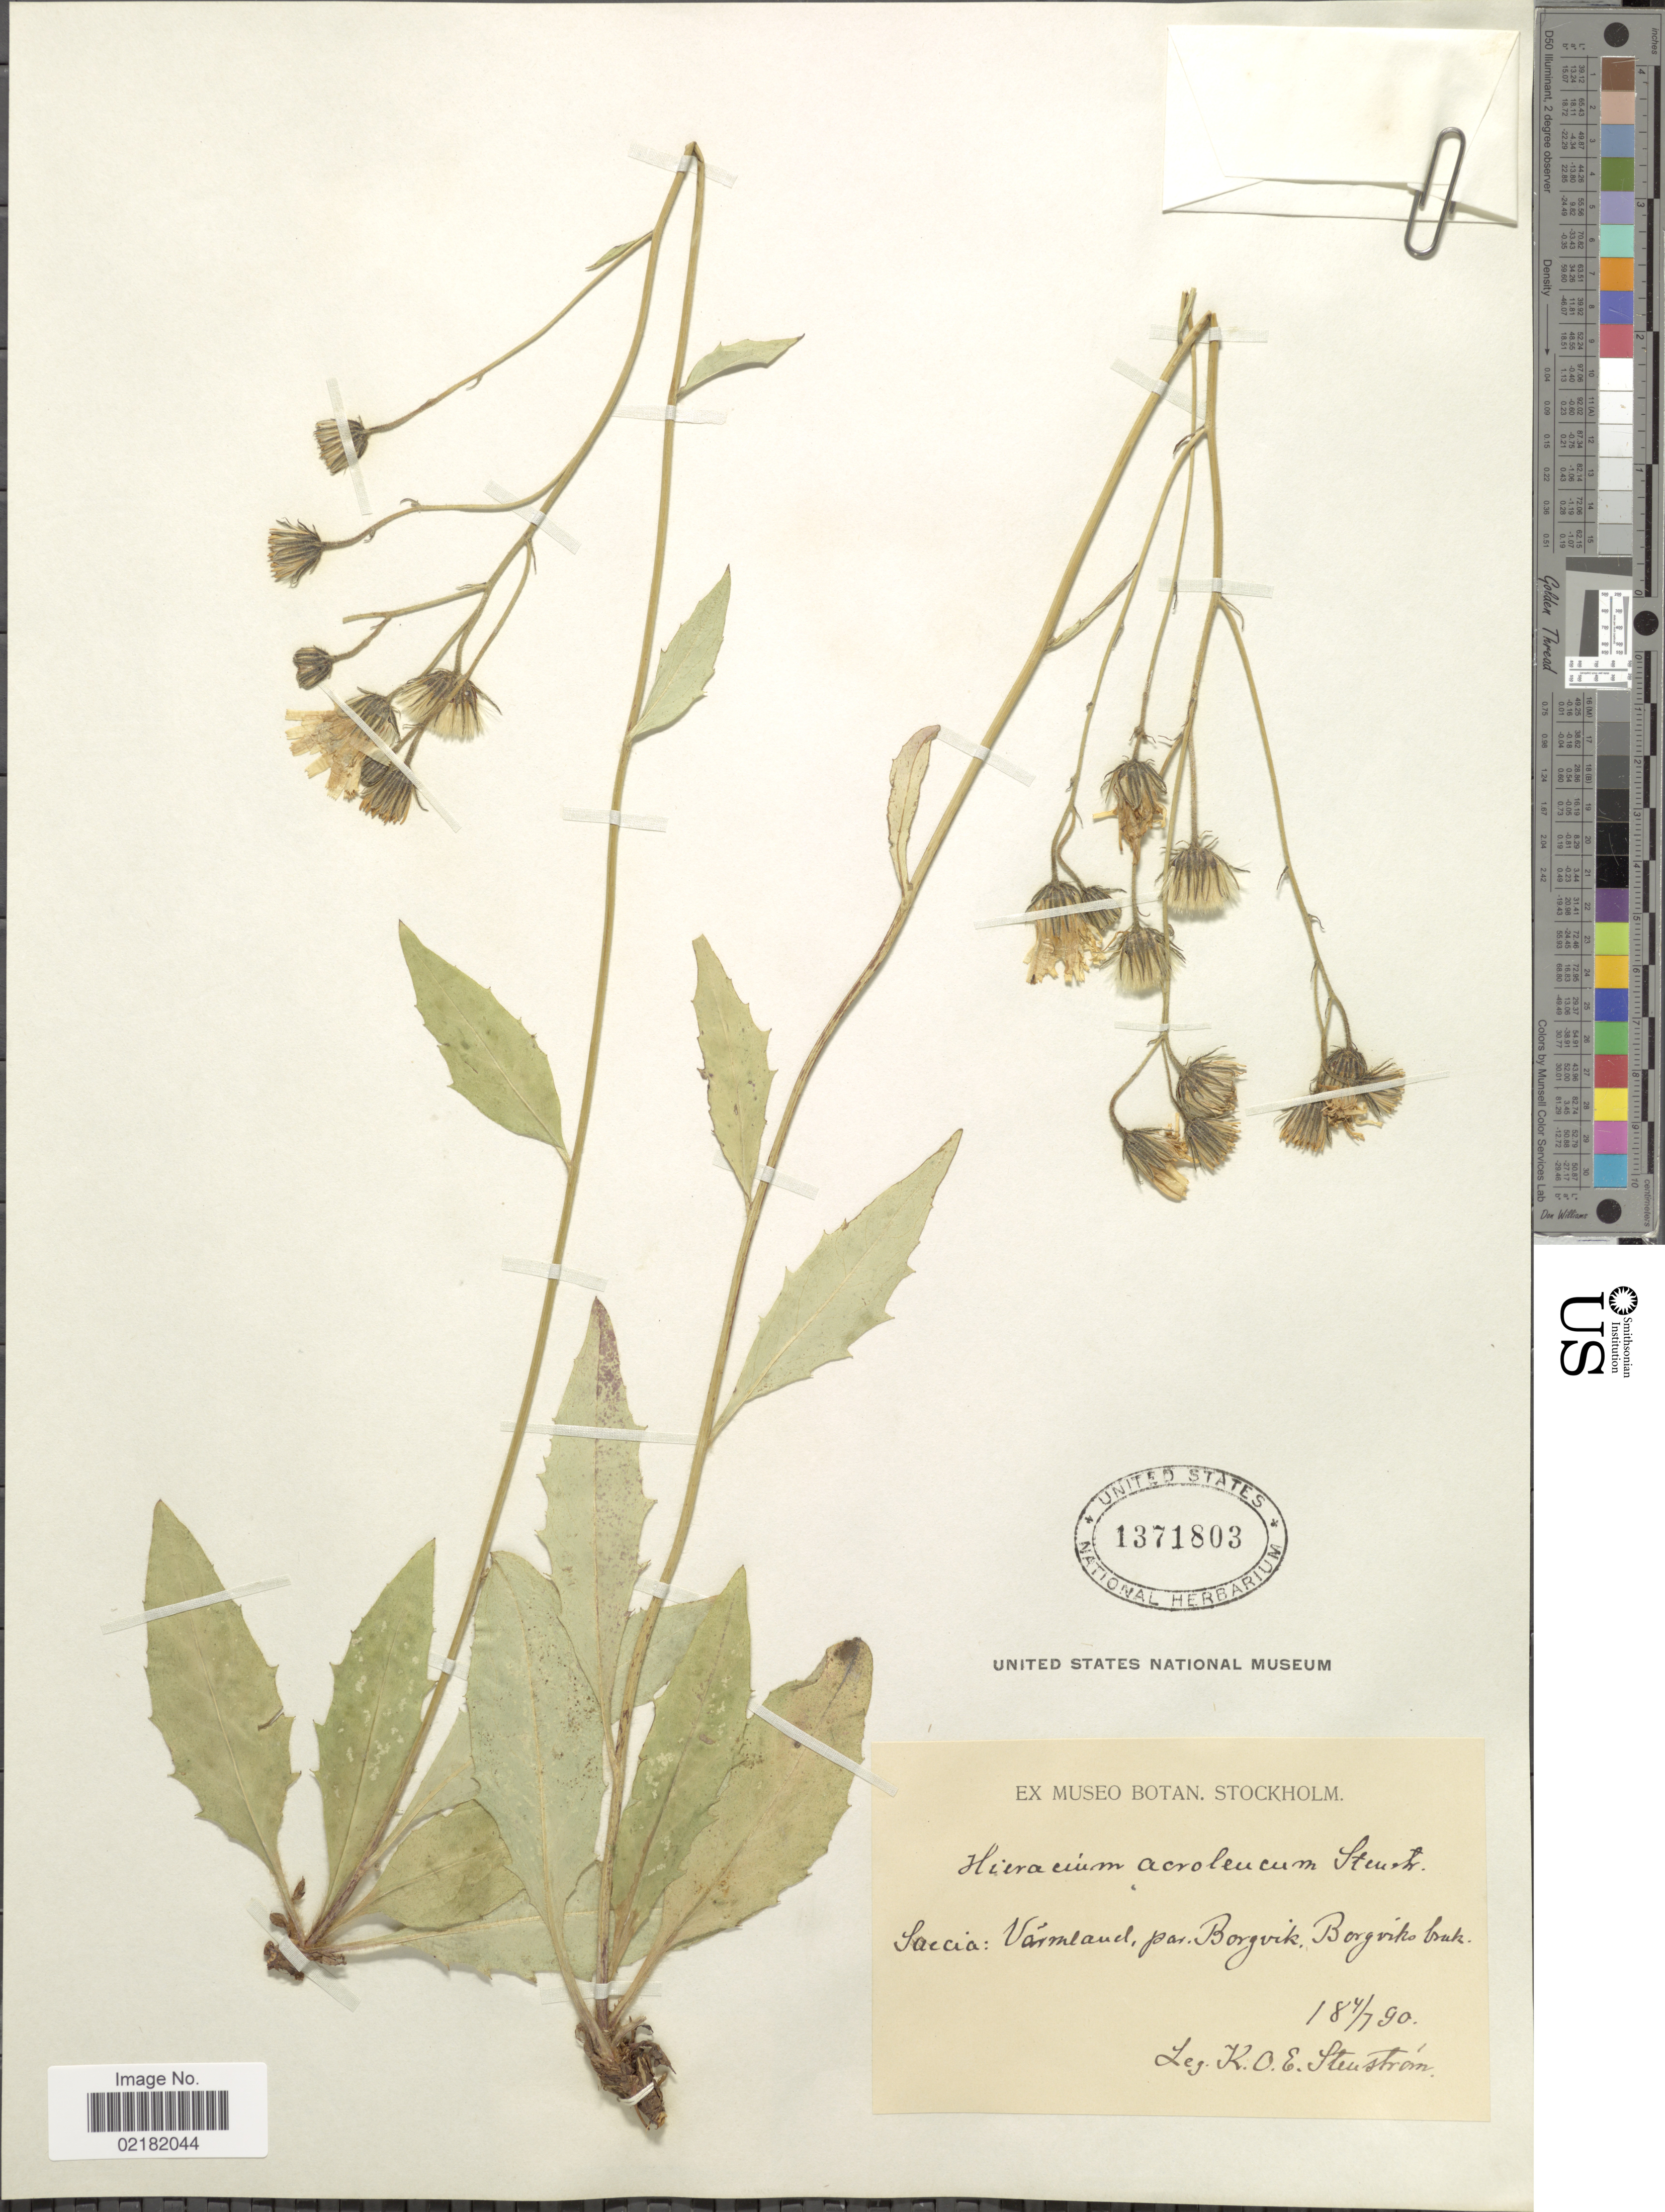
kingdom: Plantae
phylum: Tracheophyta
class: Magnoliopsida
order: Asterales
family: Asteraceae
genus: Hieracium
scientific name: Hieracium acroleucum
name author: Stenstr. ex Dahlst.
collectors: K. O. E. Stenström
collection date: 1890-07-04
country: Sweden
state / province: Varmland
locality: Suecia: par. Borgvik, Borgviks bruk.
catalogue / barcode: US 1371803